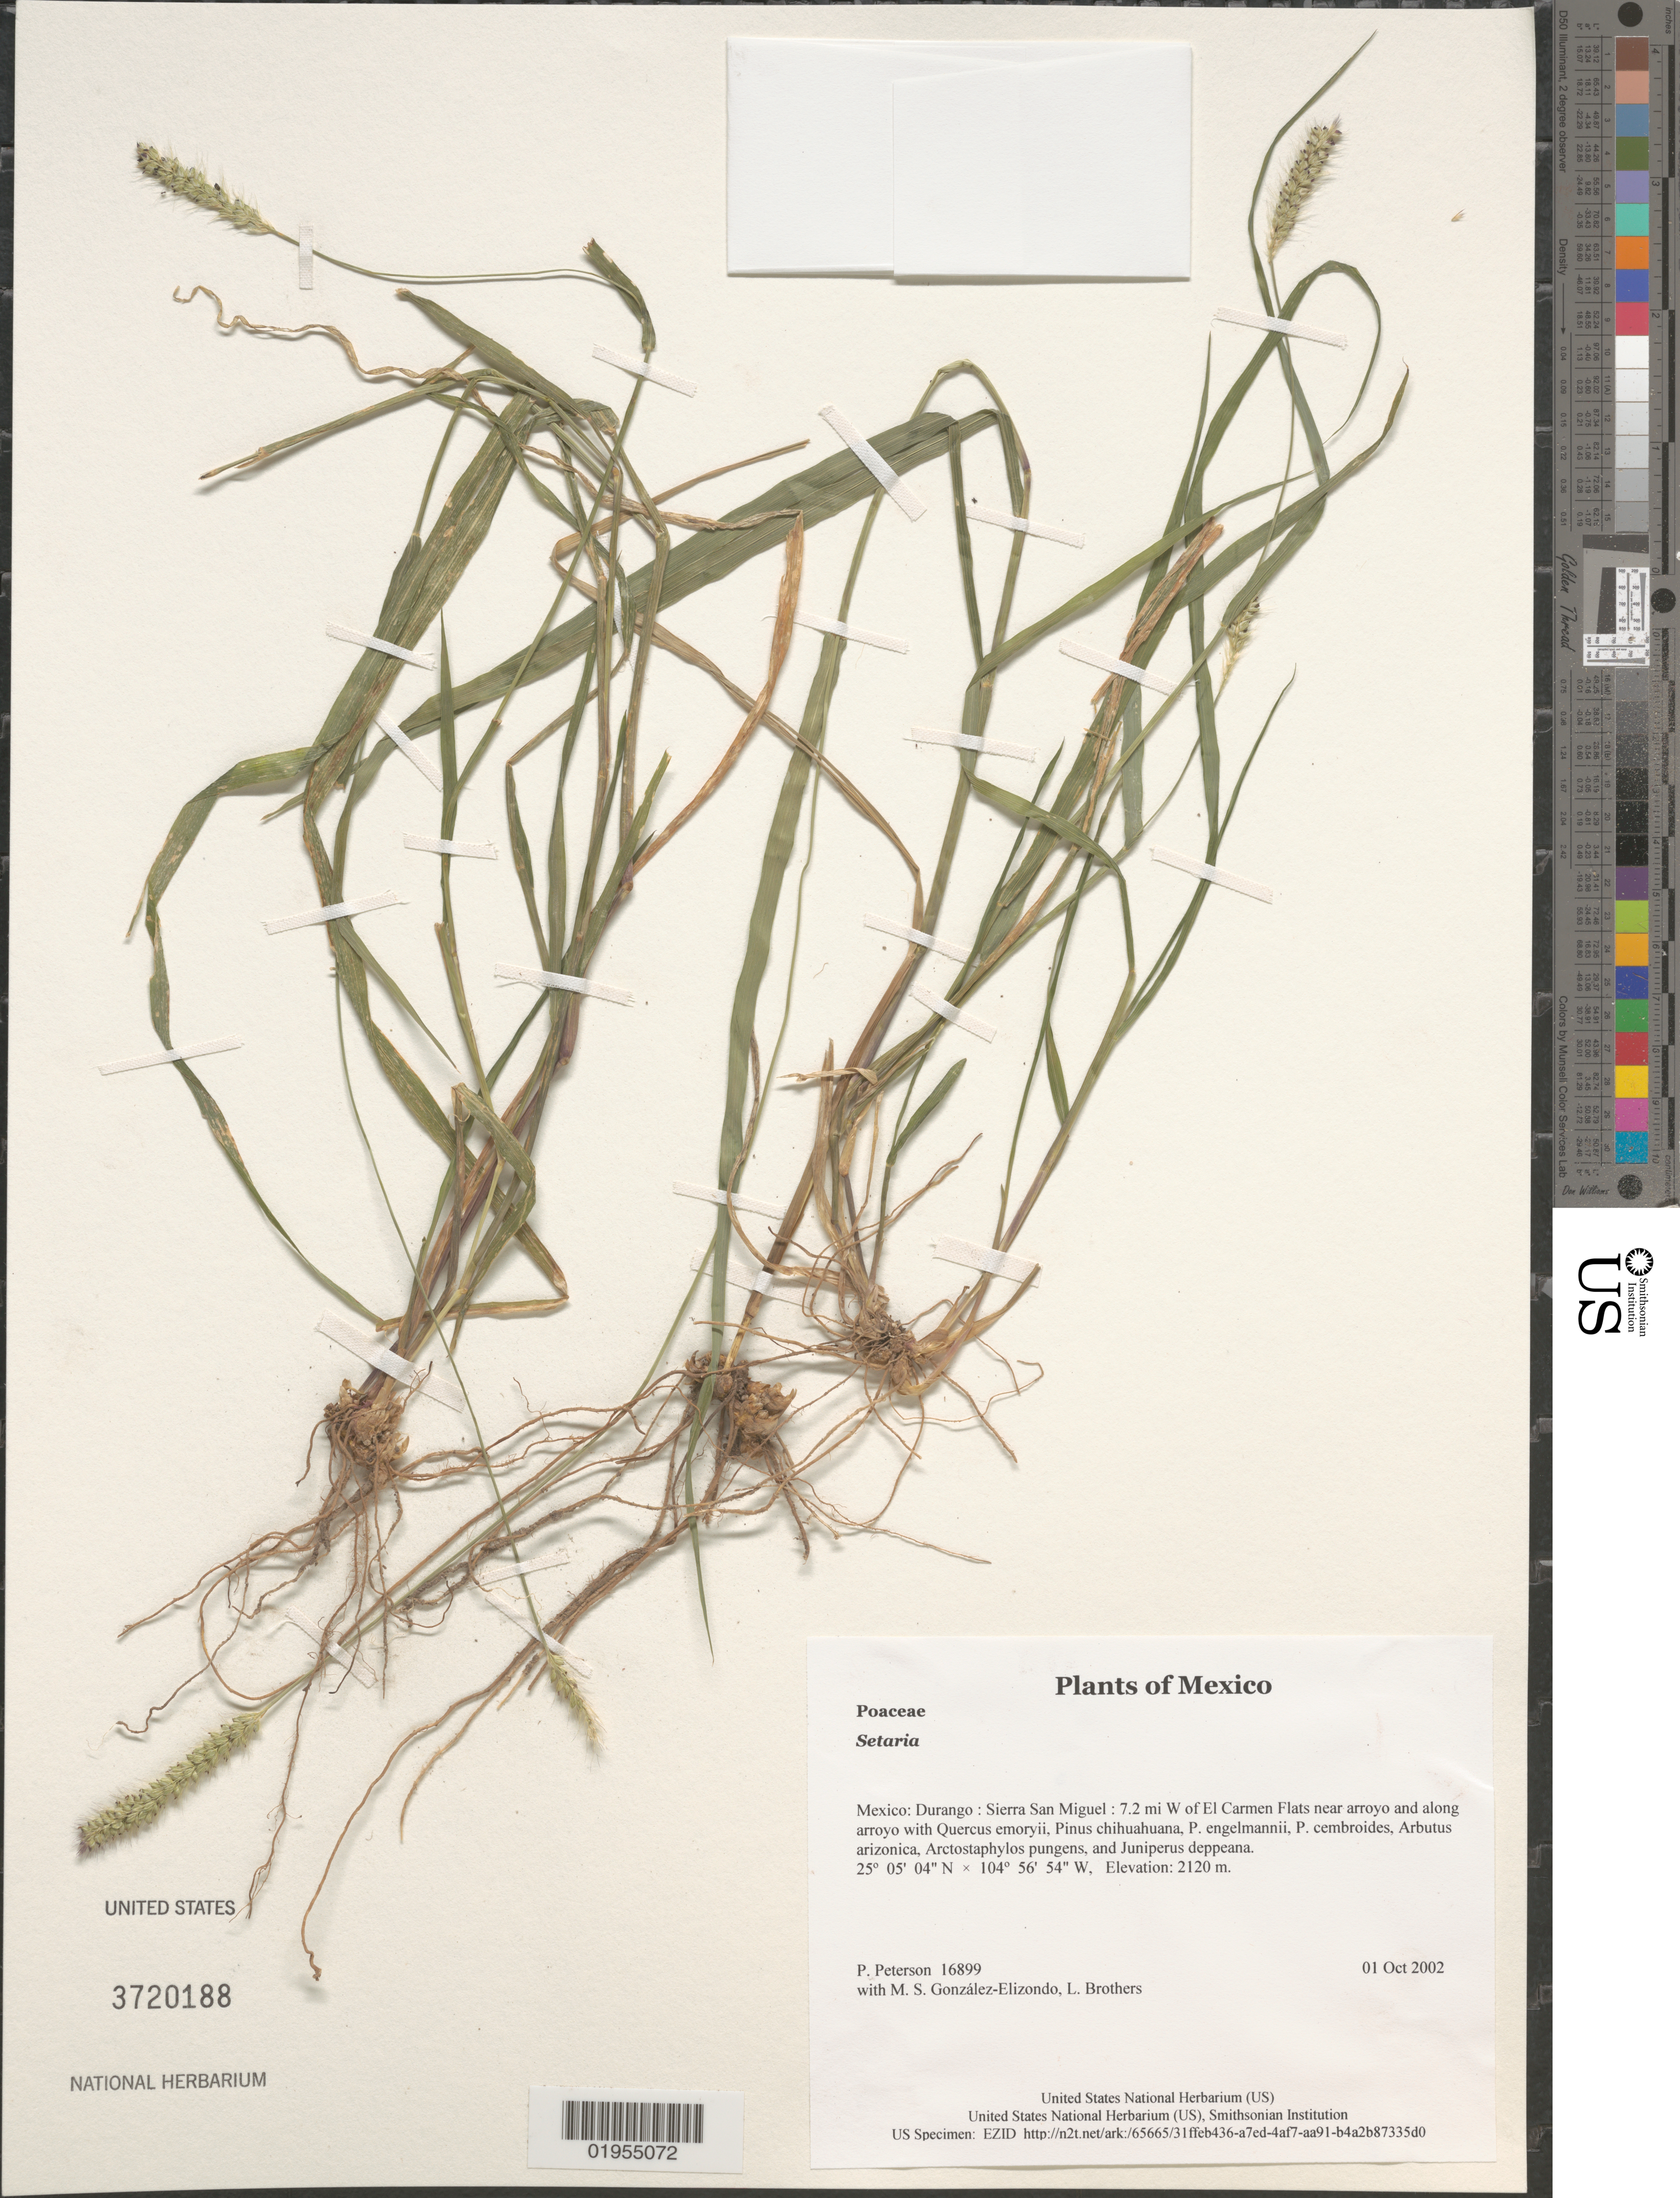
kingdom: Plantae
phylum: Tracheophyta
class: Liliopsida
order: Poales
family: Poaceae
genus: Setaria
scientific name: Setaria sp.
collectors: P. M. Peterson, M. S. González-Elizondo & L. E. Brothers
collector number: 16899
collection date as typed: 01 Oct 2002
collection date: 2002-10-01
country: Mexico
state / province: Durango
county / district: Sierra San Miguel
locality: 7.2 mi W of El Carmen Flats near arroyo and along arroyo with Quercus emoryii, Pinus chihuahuana, P. engelmannii, P. cembroides, Arbutus arizonica, Arctostaphylos pungens, and Juniperus deppeana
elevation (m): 2120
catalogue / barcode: US 3720188